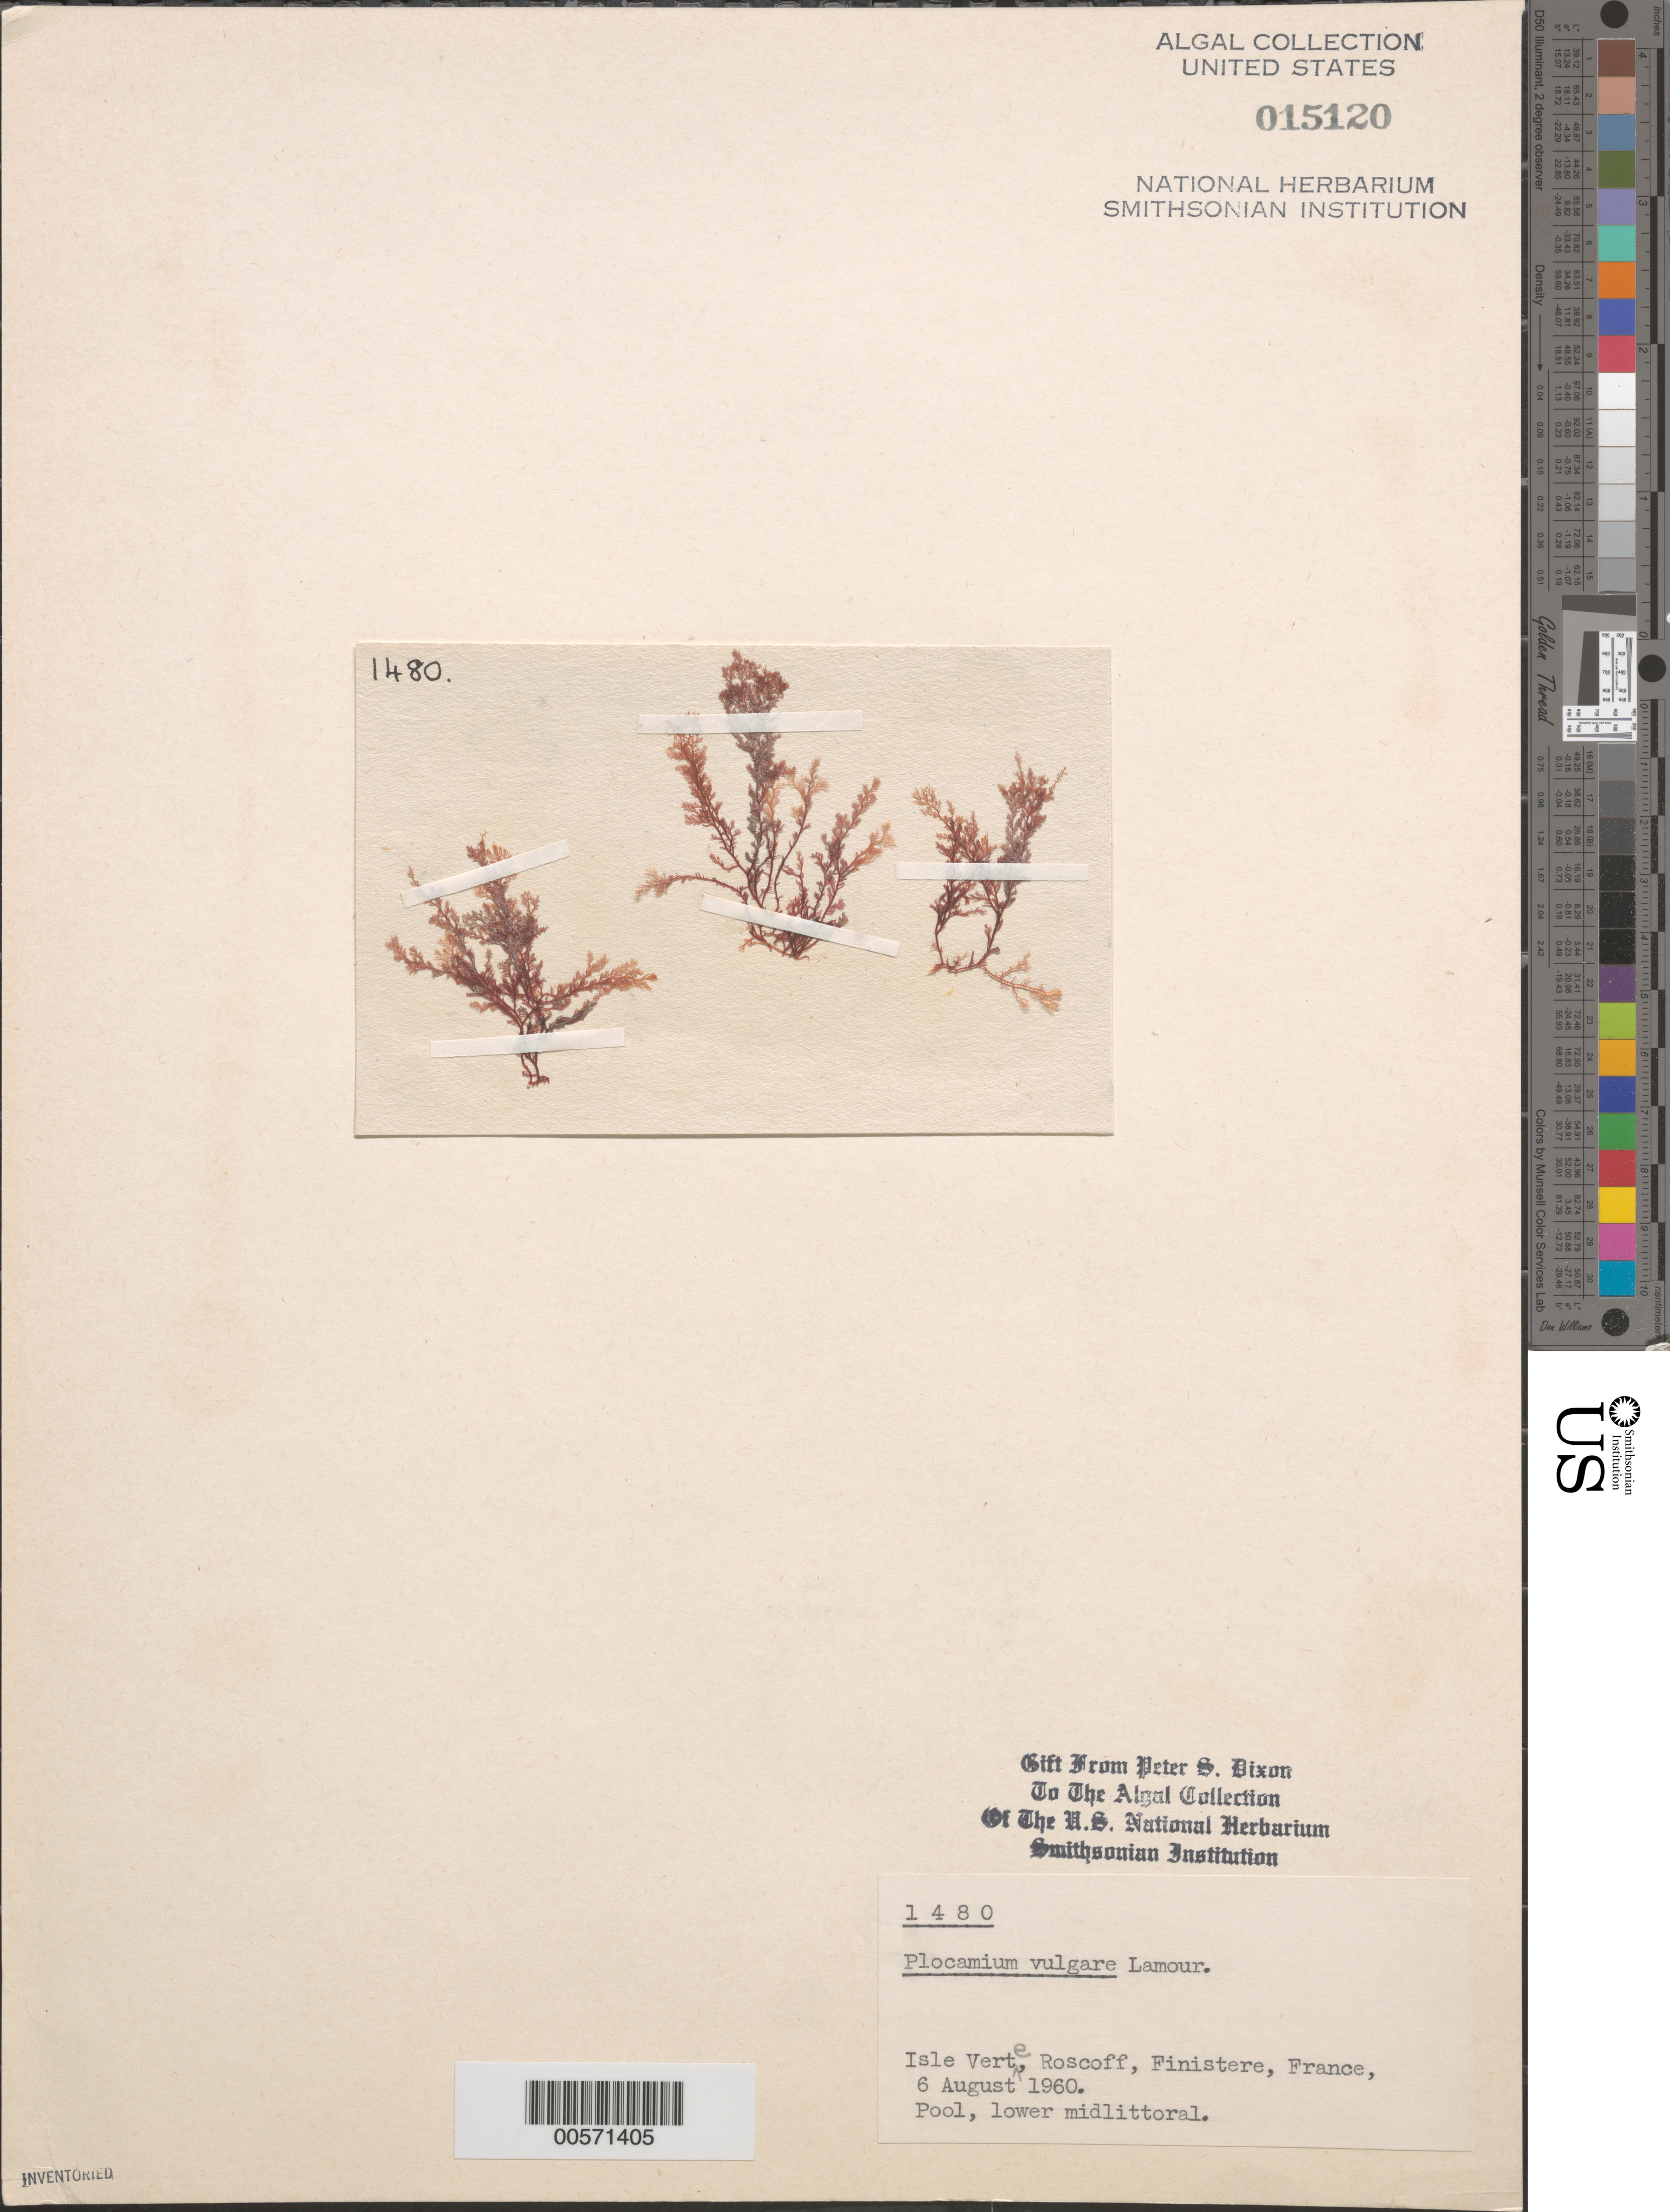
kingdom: Plantae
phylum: Rhodophyta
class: Florideophyceae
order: Plocamiales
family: Plocamiaceae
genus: Plocamium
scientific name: Plocamium cartilagineum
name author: (L.) P.S. Dixon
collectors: P. S. Dixon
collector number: PSD 1480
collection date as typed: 06 Aug 1960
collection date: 1960-08-06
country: France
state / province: Bretagne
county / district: Finistère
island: Ile Verte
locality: Roscoff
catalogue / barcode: US 15120